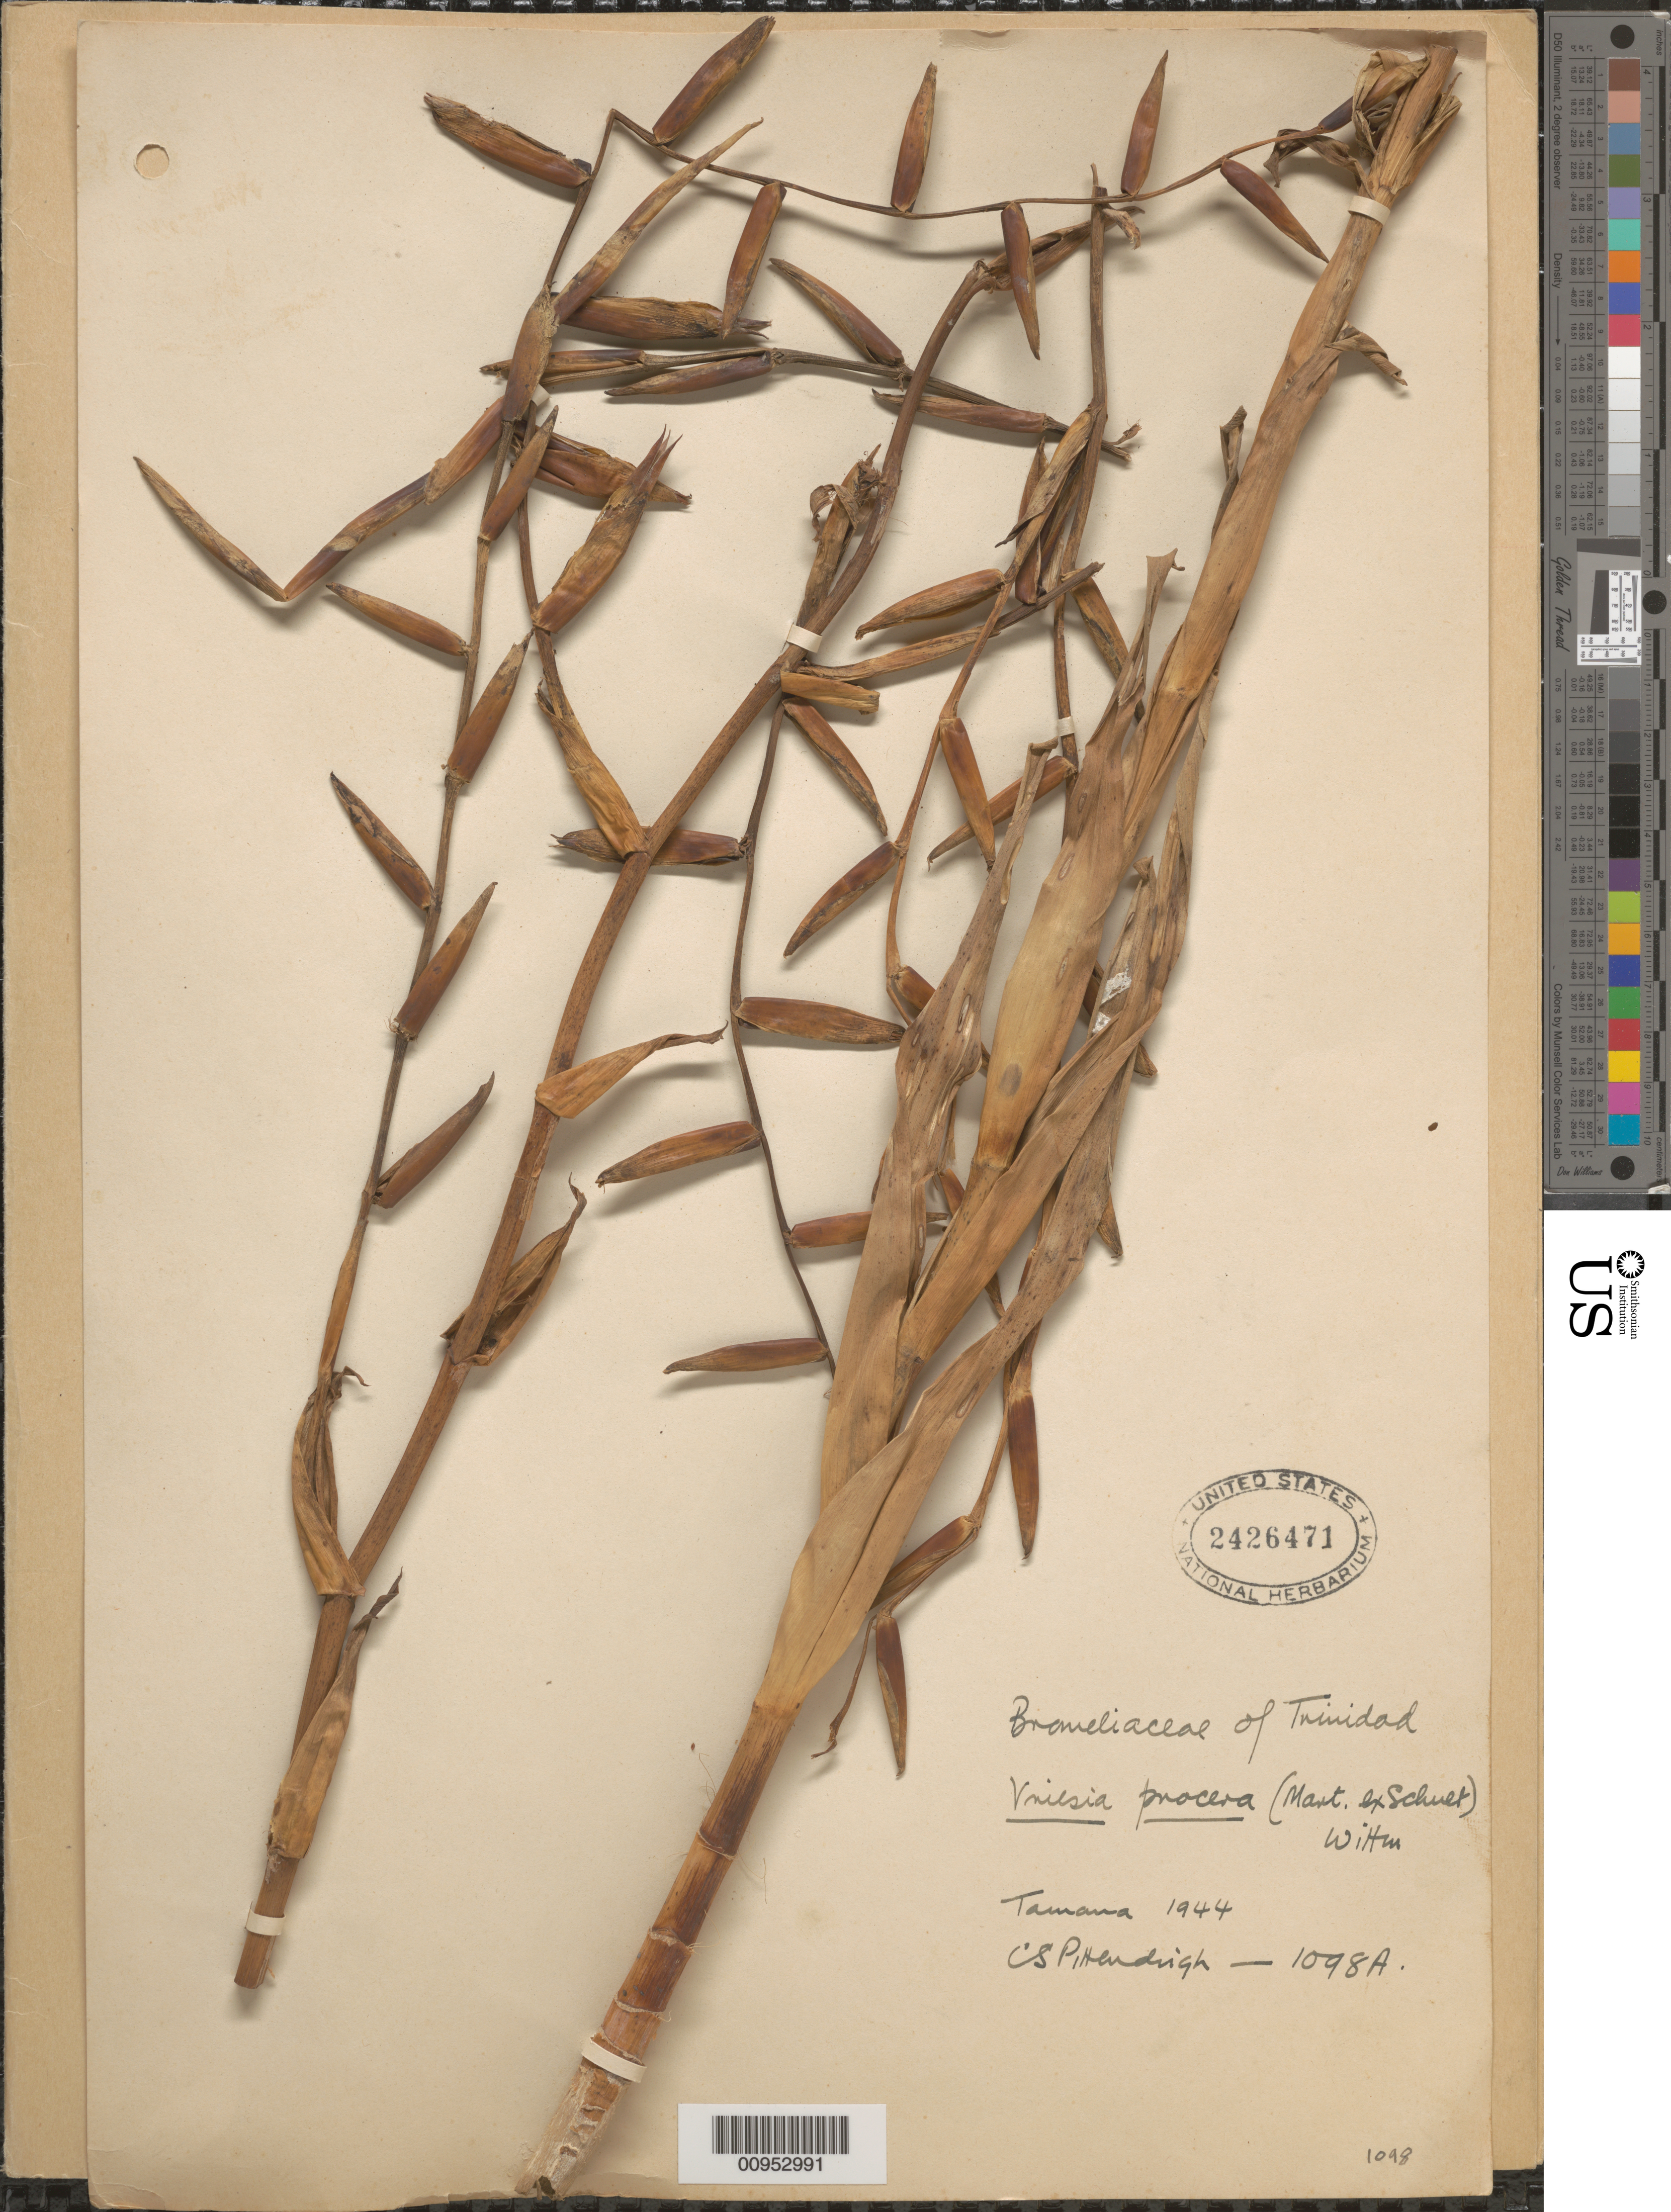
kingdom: Plantae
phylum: Tracheophyta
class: Liliopsida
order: Poales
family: Bromeliaceae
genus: Vriesea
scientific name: Vriesea procera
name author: (Mart. ex Schult. & Schult. f.) Wittm.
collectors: C. S. Pittendrigh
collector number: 1098A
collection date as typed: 1944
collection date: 1944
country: Trinidad and Tobago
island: Trinidad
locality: Tamana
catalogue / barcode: US 2426471